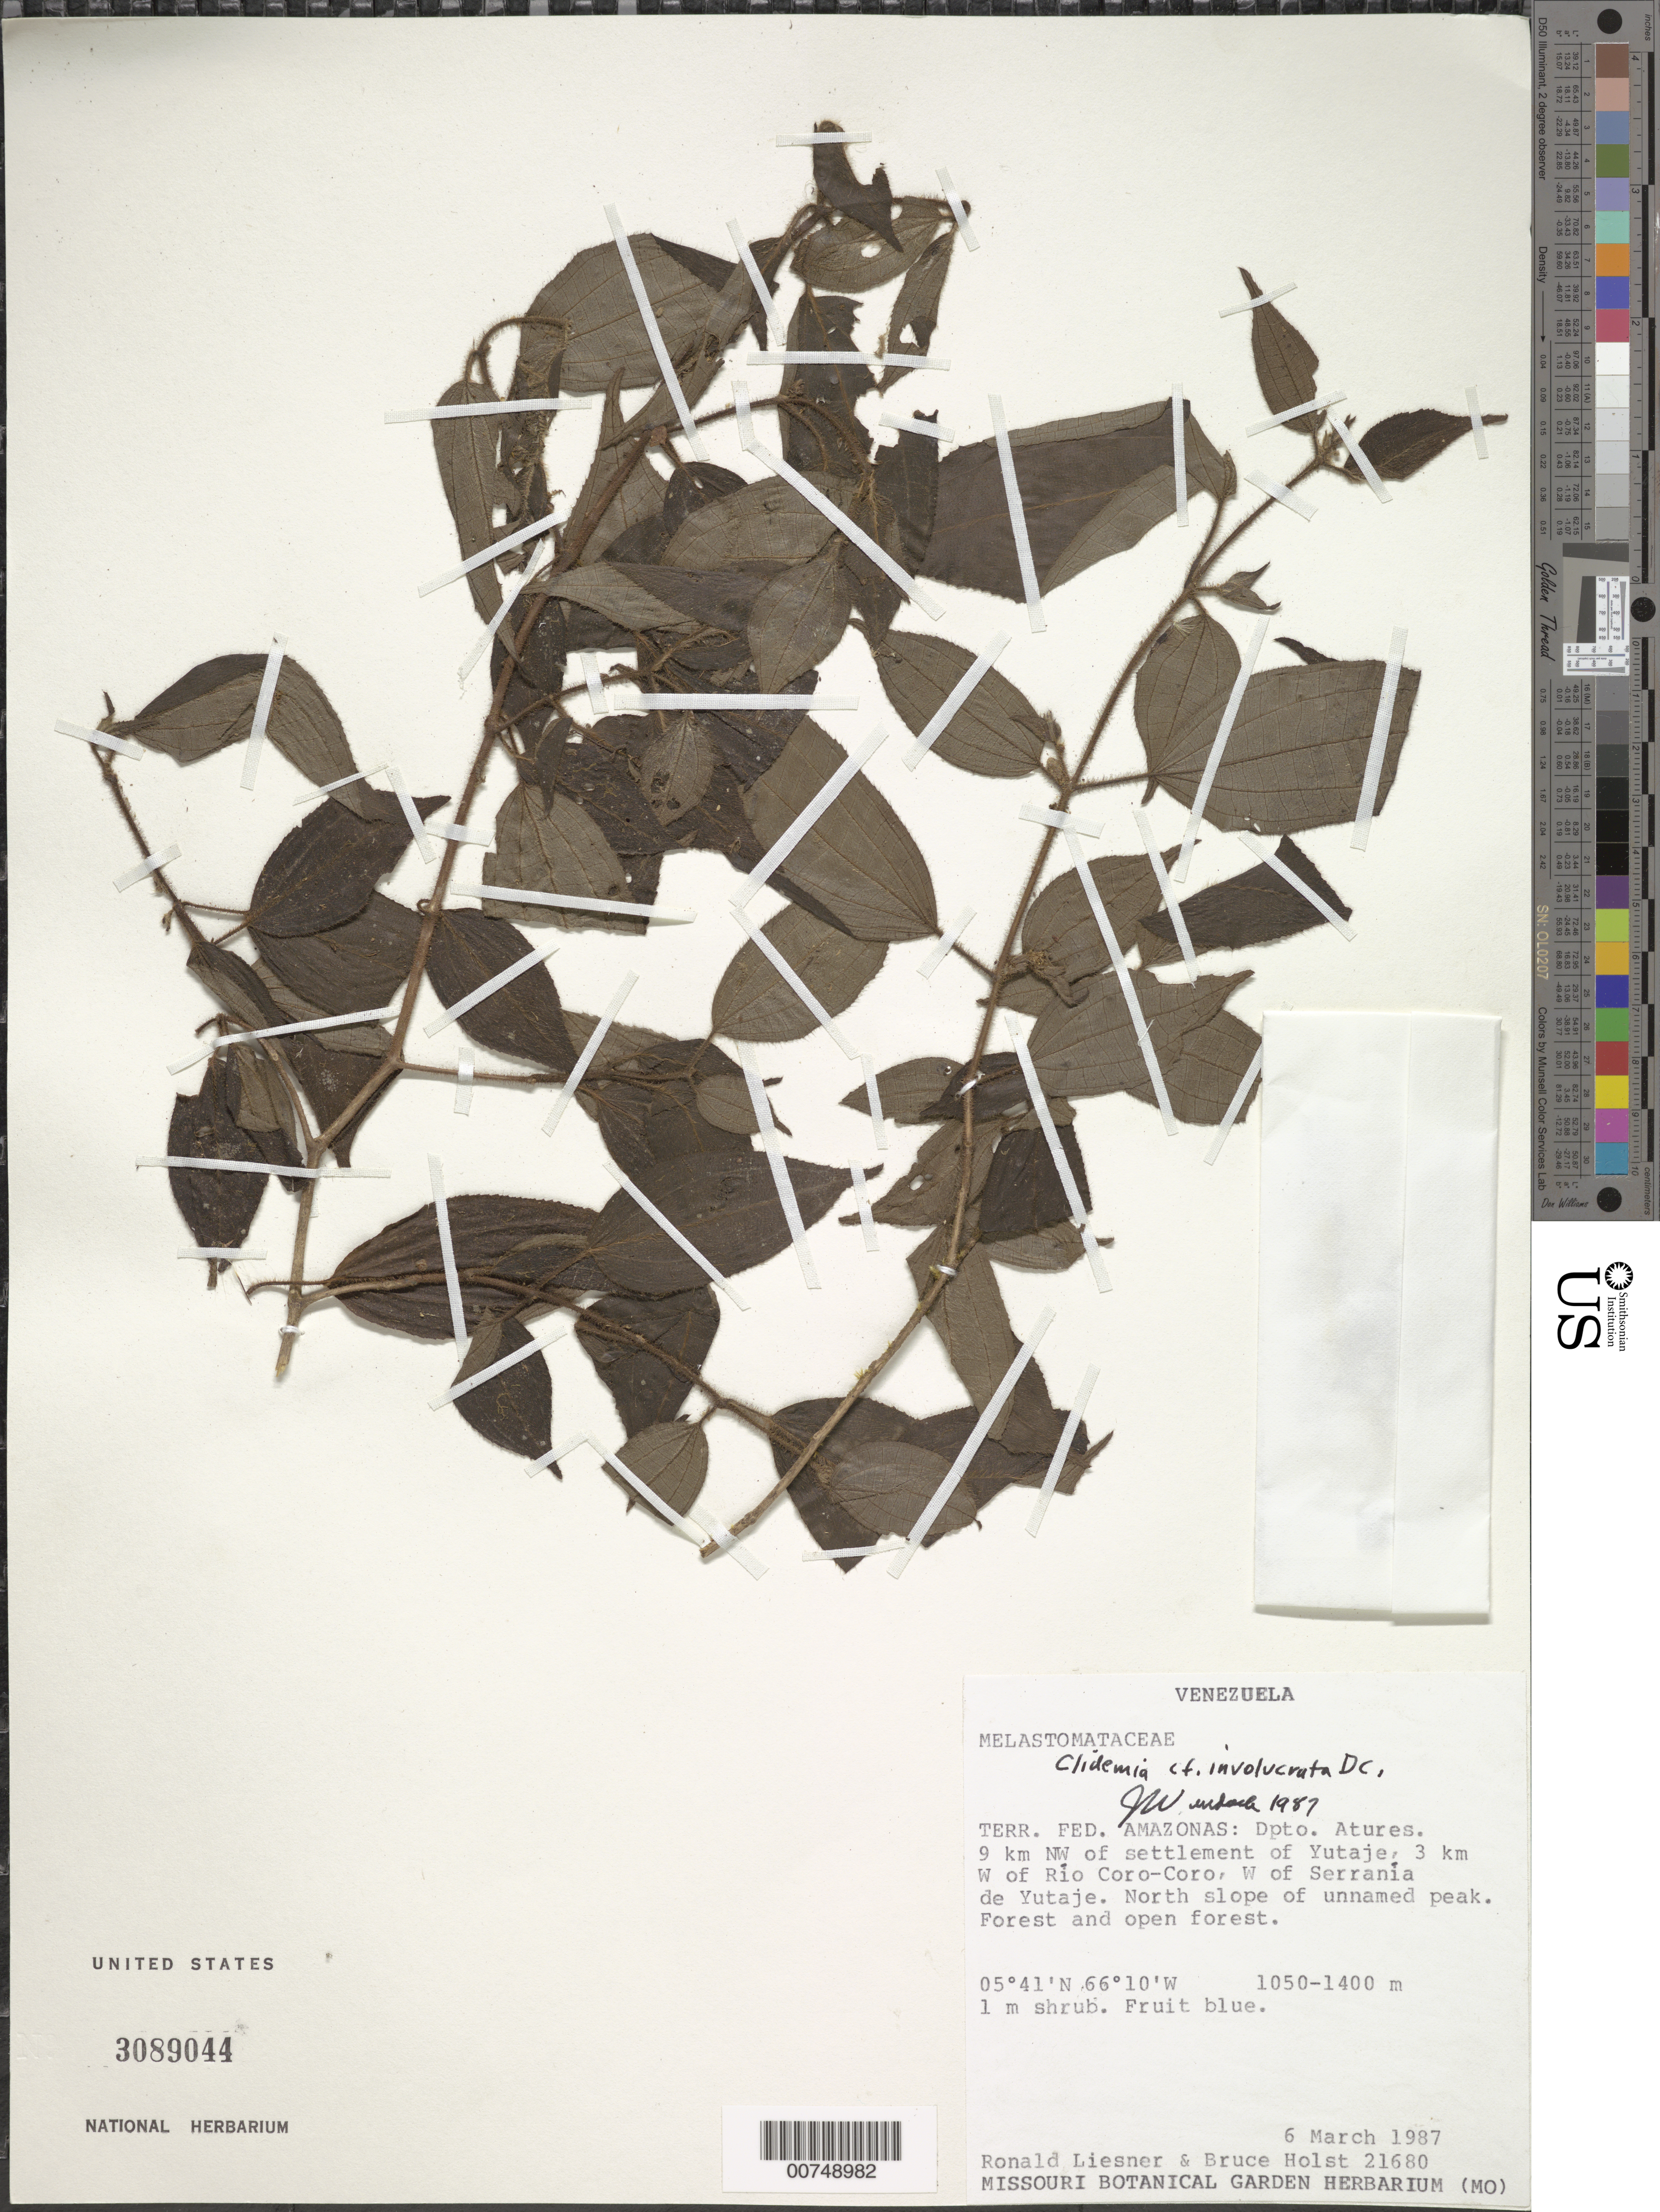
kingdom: Plantae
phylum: Tracheophyta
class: Magnoliopsida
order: Myrtales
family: Melastomataceae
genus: Clidemia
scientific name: Clidemia involucrata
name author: DC.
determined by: Wurdack, John J., (US), US (UNITED STATES)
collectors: R. L. Liesner & B. Holst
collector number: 21680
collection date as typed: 6-Mar-87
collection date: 1987-03-06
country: Venezuela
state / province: Amazonas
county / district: Atures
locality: Yutajé settlement, 9 km NW of; 4 km W of Río Coro-Coro, W of Serrania de Yutajé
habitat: N slope of unnamed peak; forest and open forest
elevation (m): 1050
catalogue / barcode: US 3089044